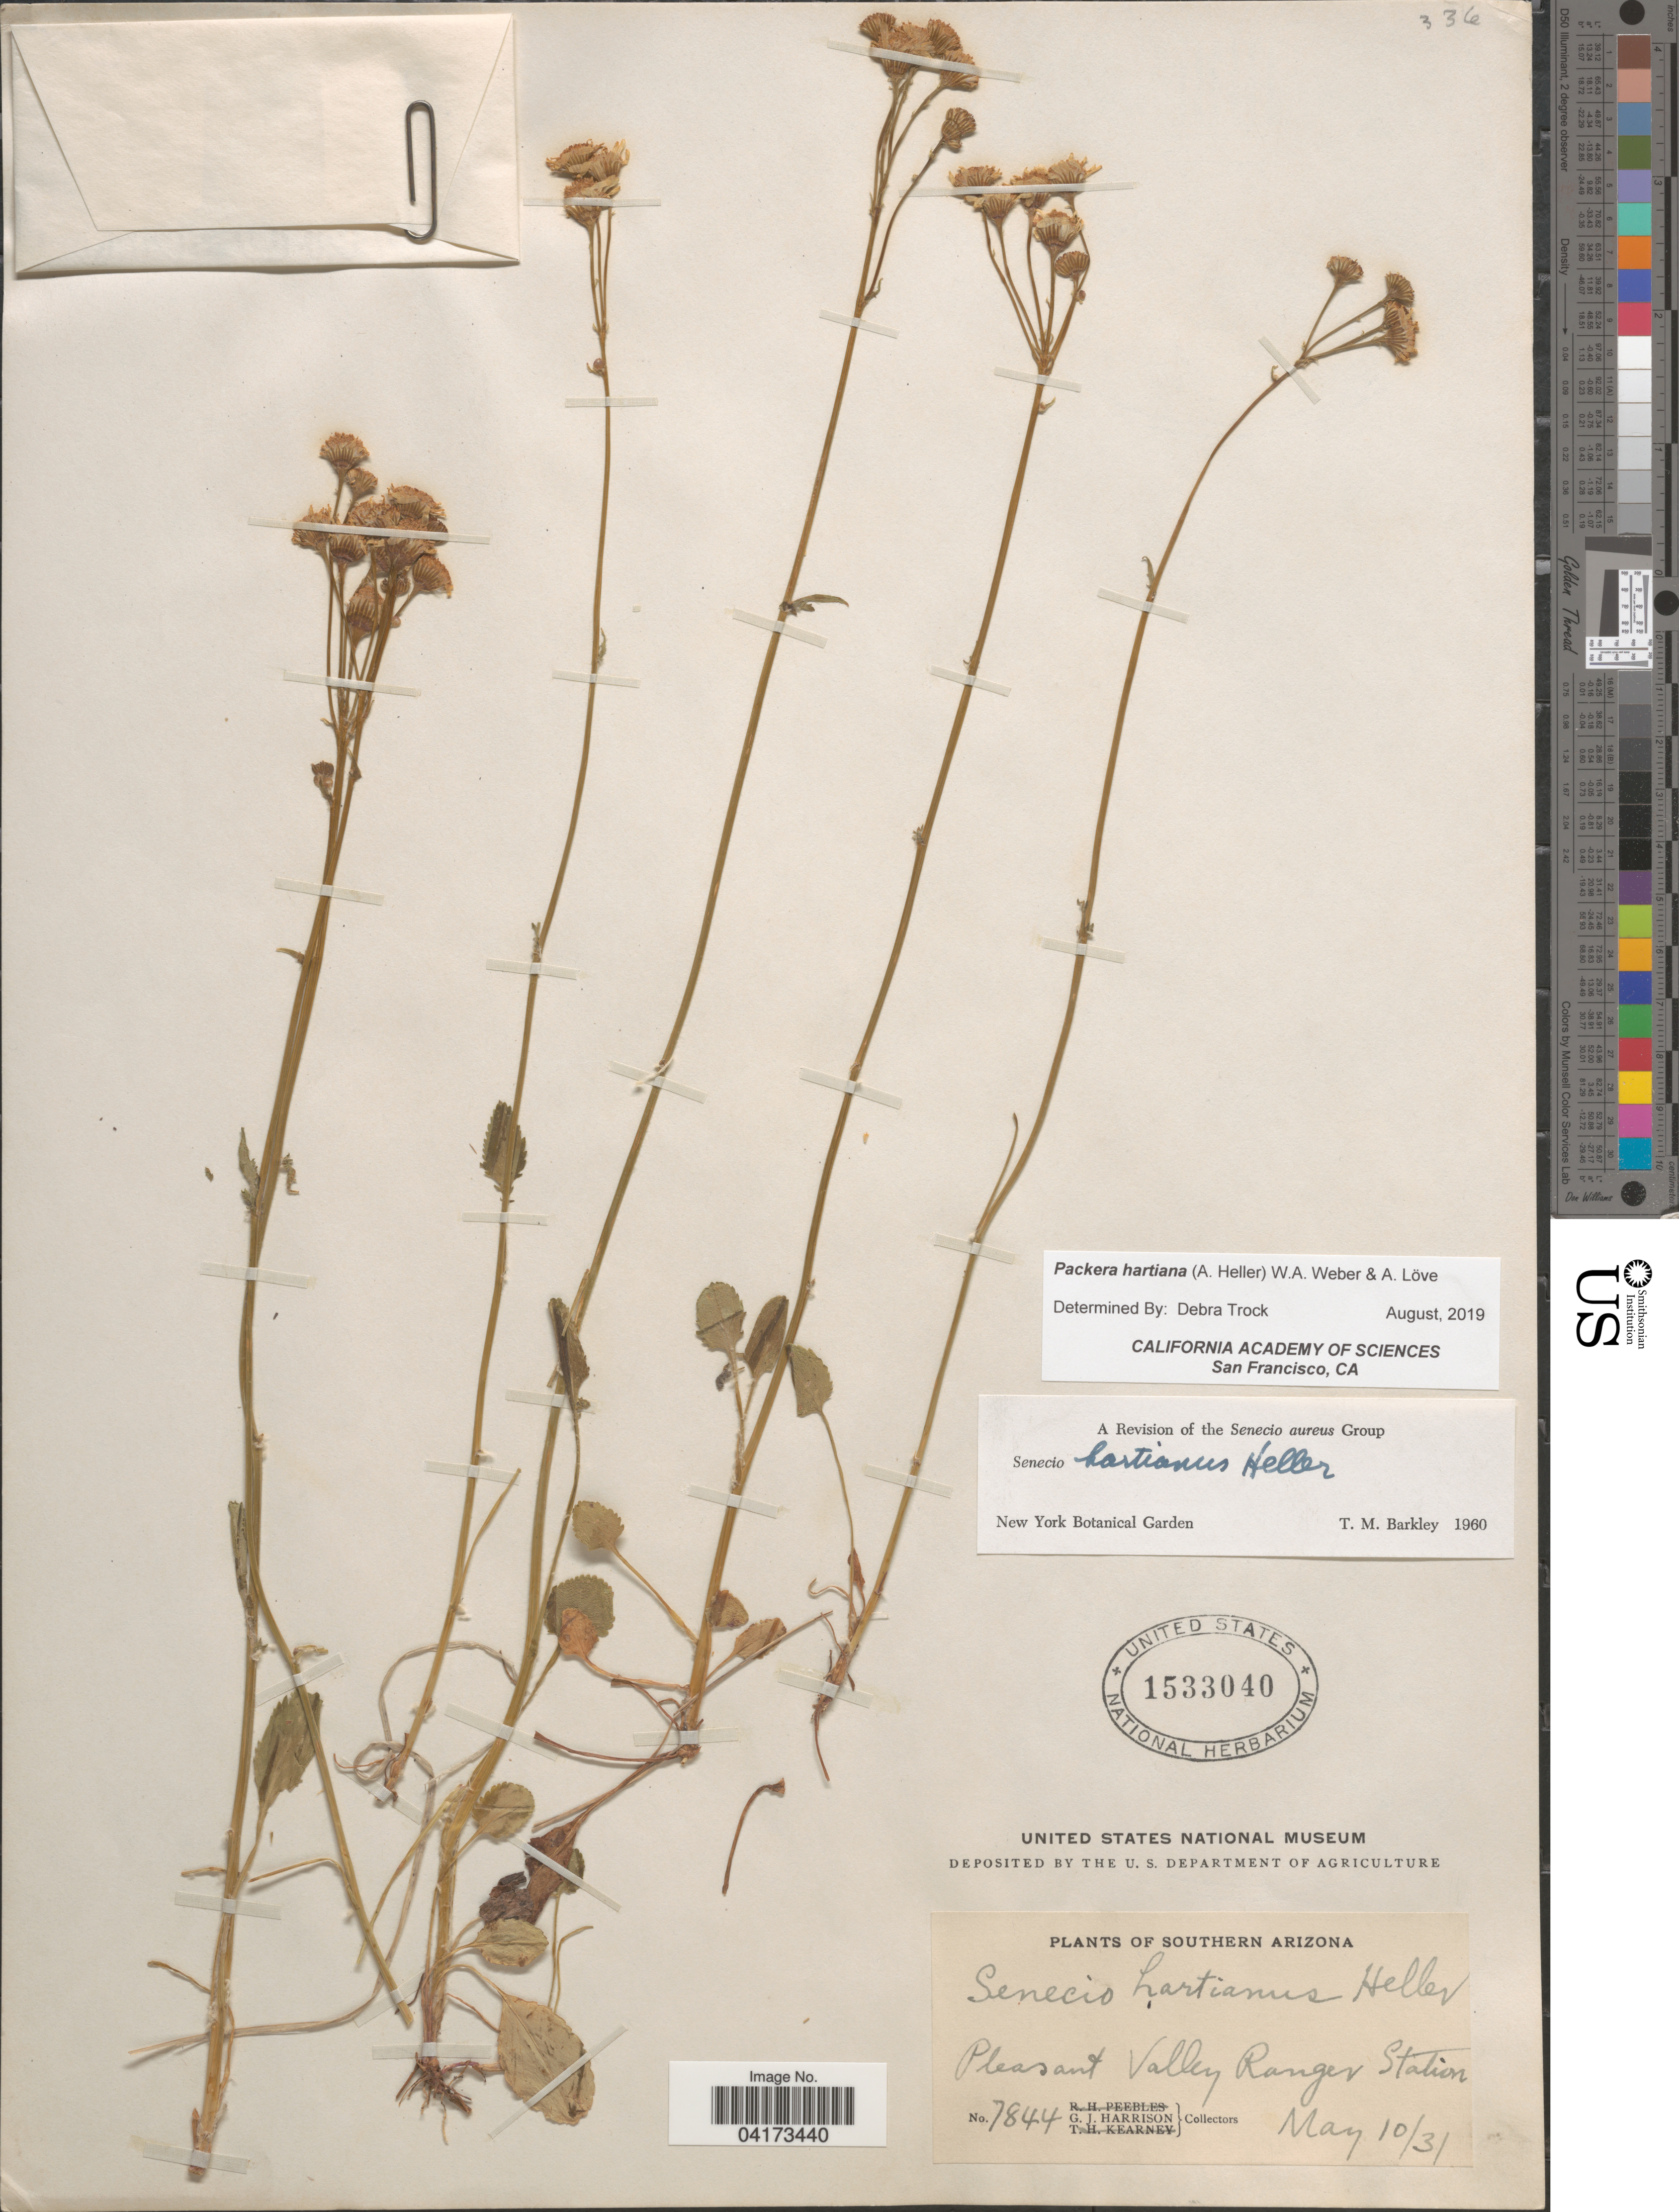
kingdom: Plantae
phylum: Tracheophyta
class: Magnoliopsida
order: Asterales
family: Asteraceae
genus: Packera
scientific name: Packera hartiana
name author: (A. Heller) W.A. Weber & Á. Löve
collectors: G. J. Harrison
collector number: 7844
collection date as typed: Transcribed d/m/y: 10/5/31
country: United States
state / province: Arizona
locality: Southern Arizona. Pleasant Valley Ranger Station.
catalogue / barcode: US 1533040